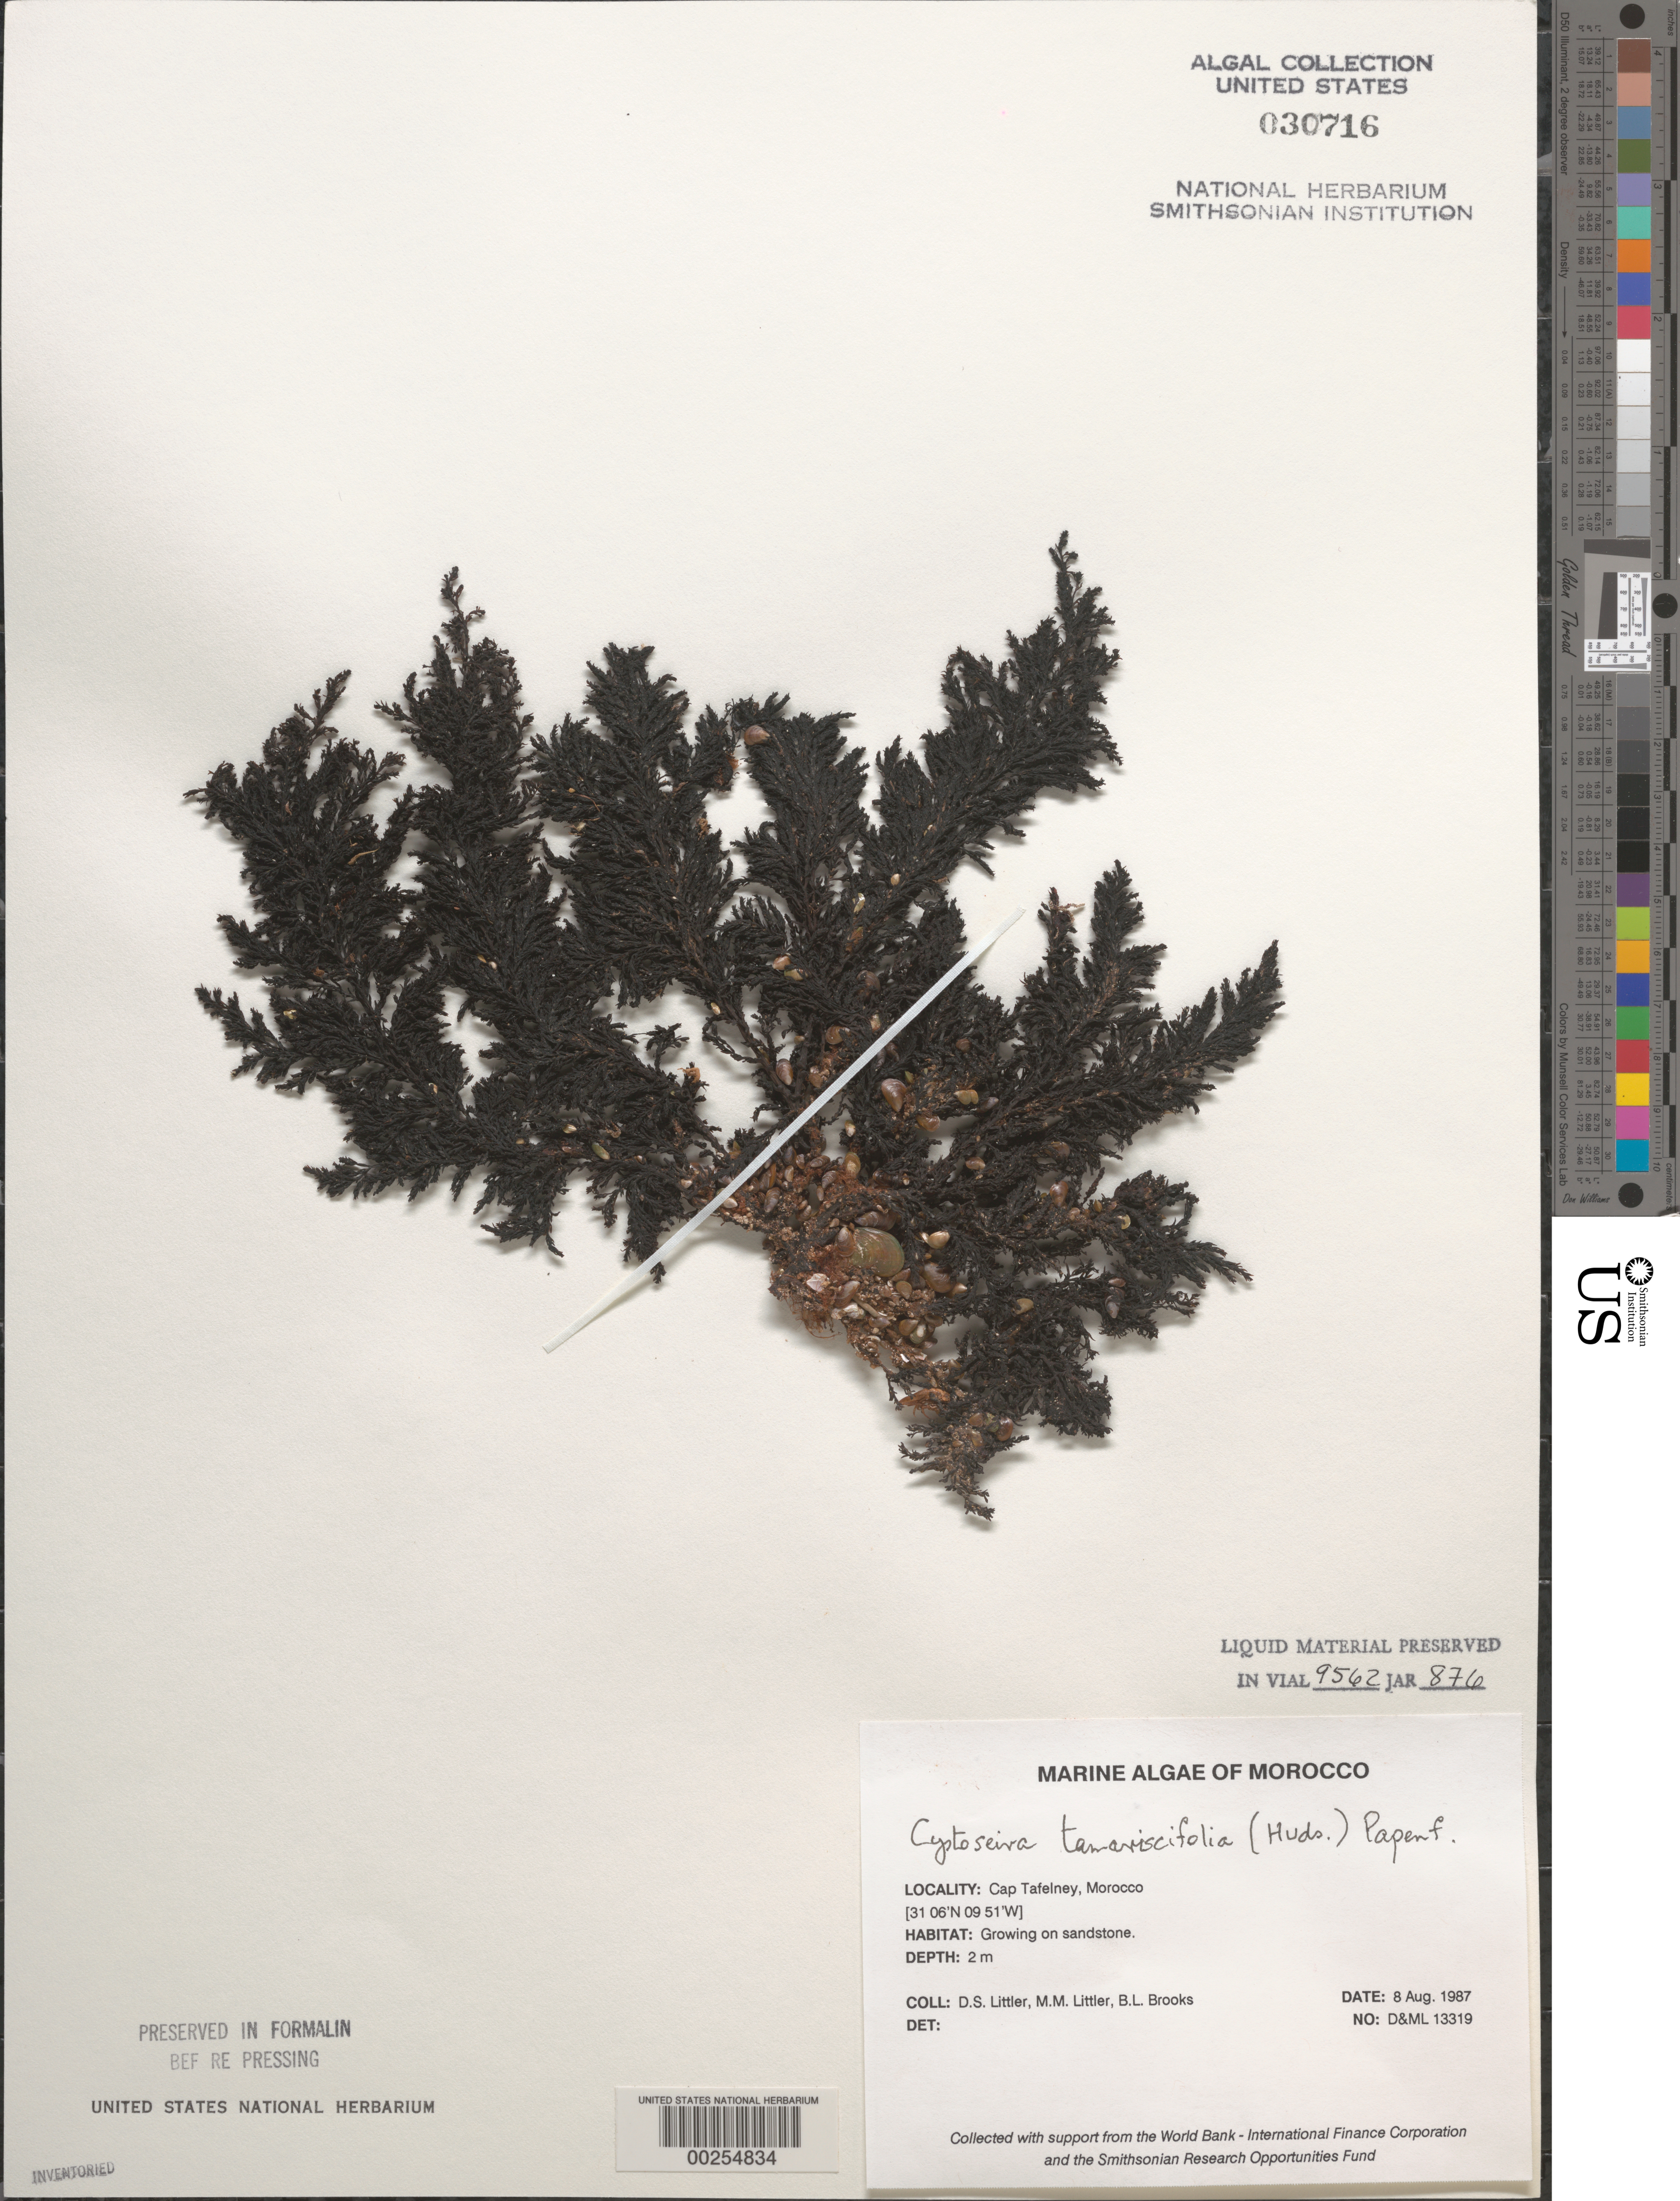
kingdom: Chromista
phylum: Ochrophyta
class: Phaeophyceae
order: Fucales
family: Sargassaceae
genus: Cystoseira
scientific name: Cystoseira tamariscifolia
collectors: D. S. Littler, M. M. Littler & B. Brooks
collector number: D&ML 13319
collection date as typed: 08 Aug 1987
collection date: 1987-08-08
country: Morocco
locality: Cap Tafelney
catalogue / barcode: US 30716